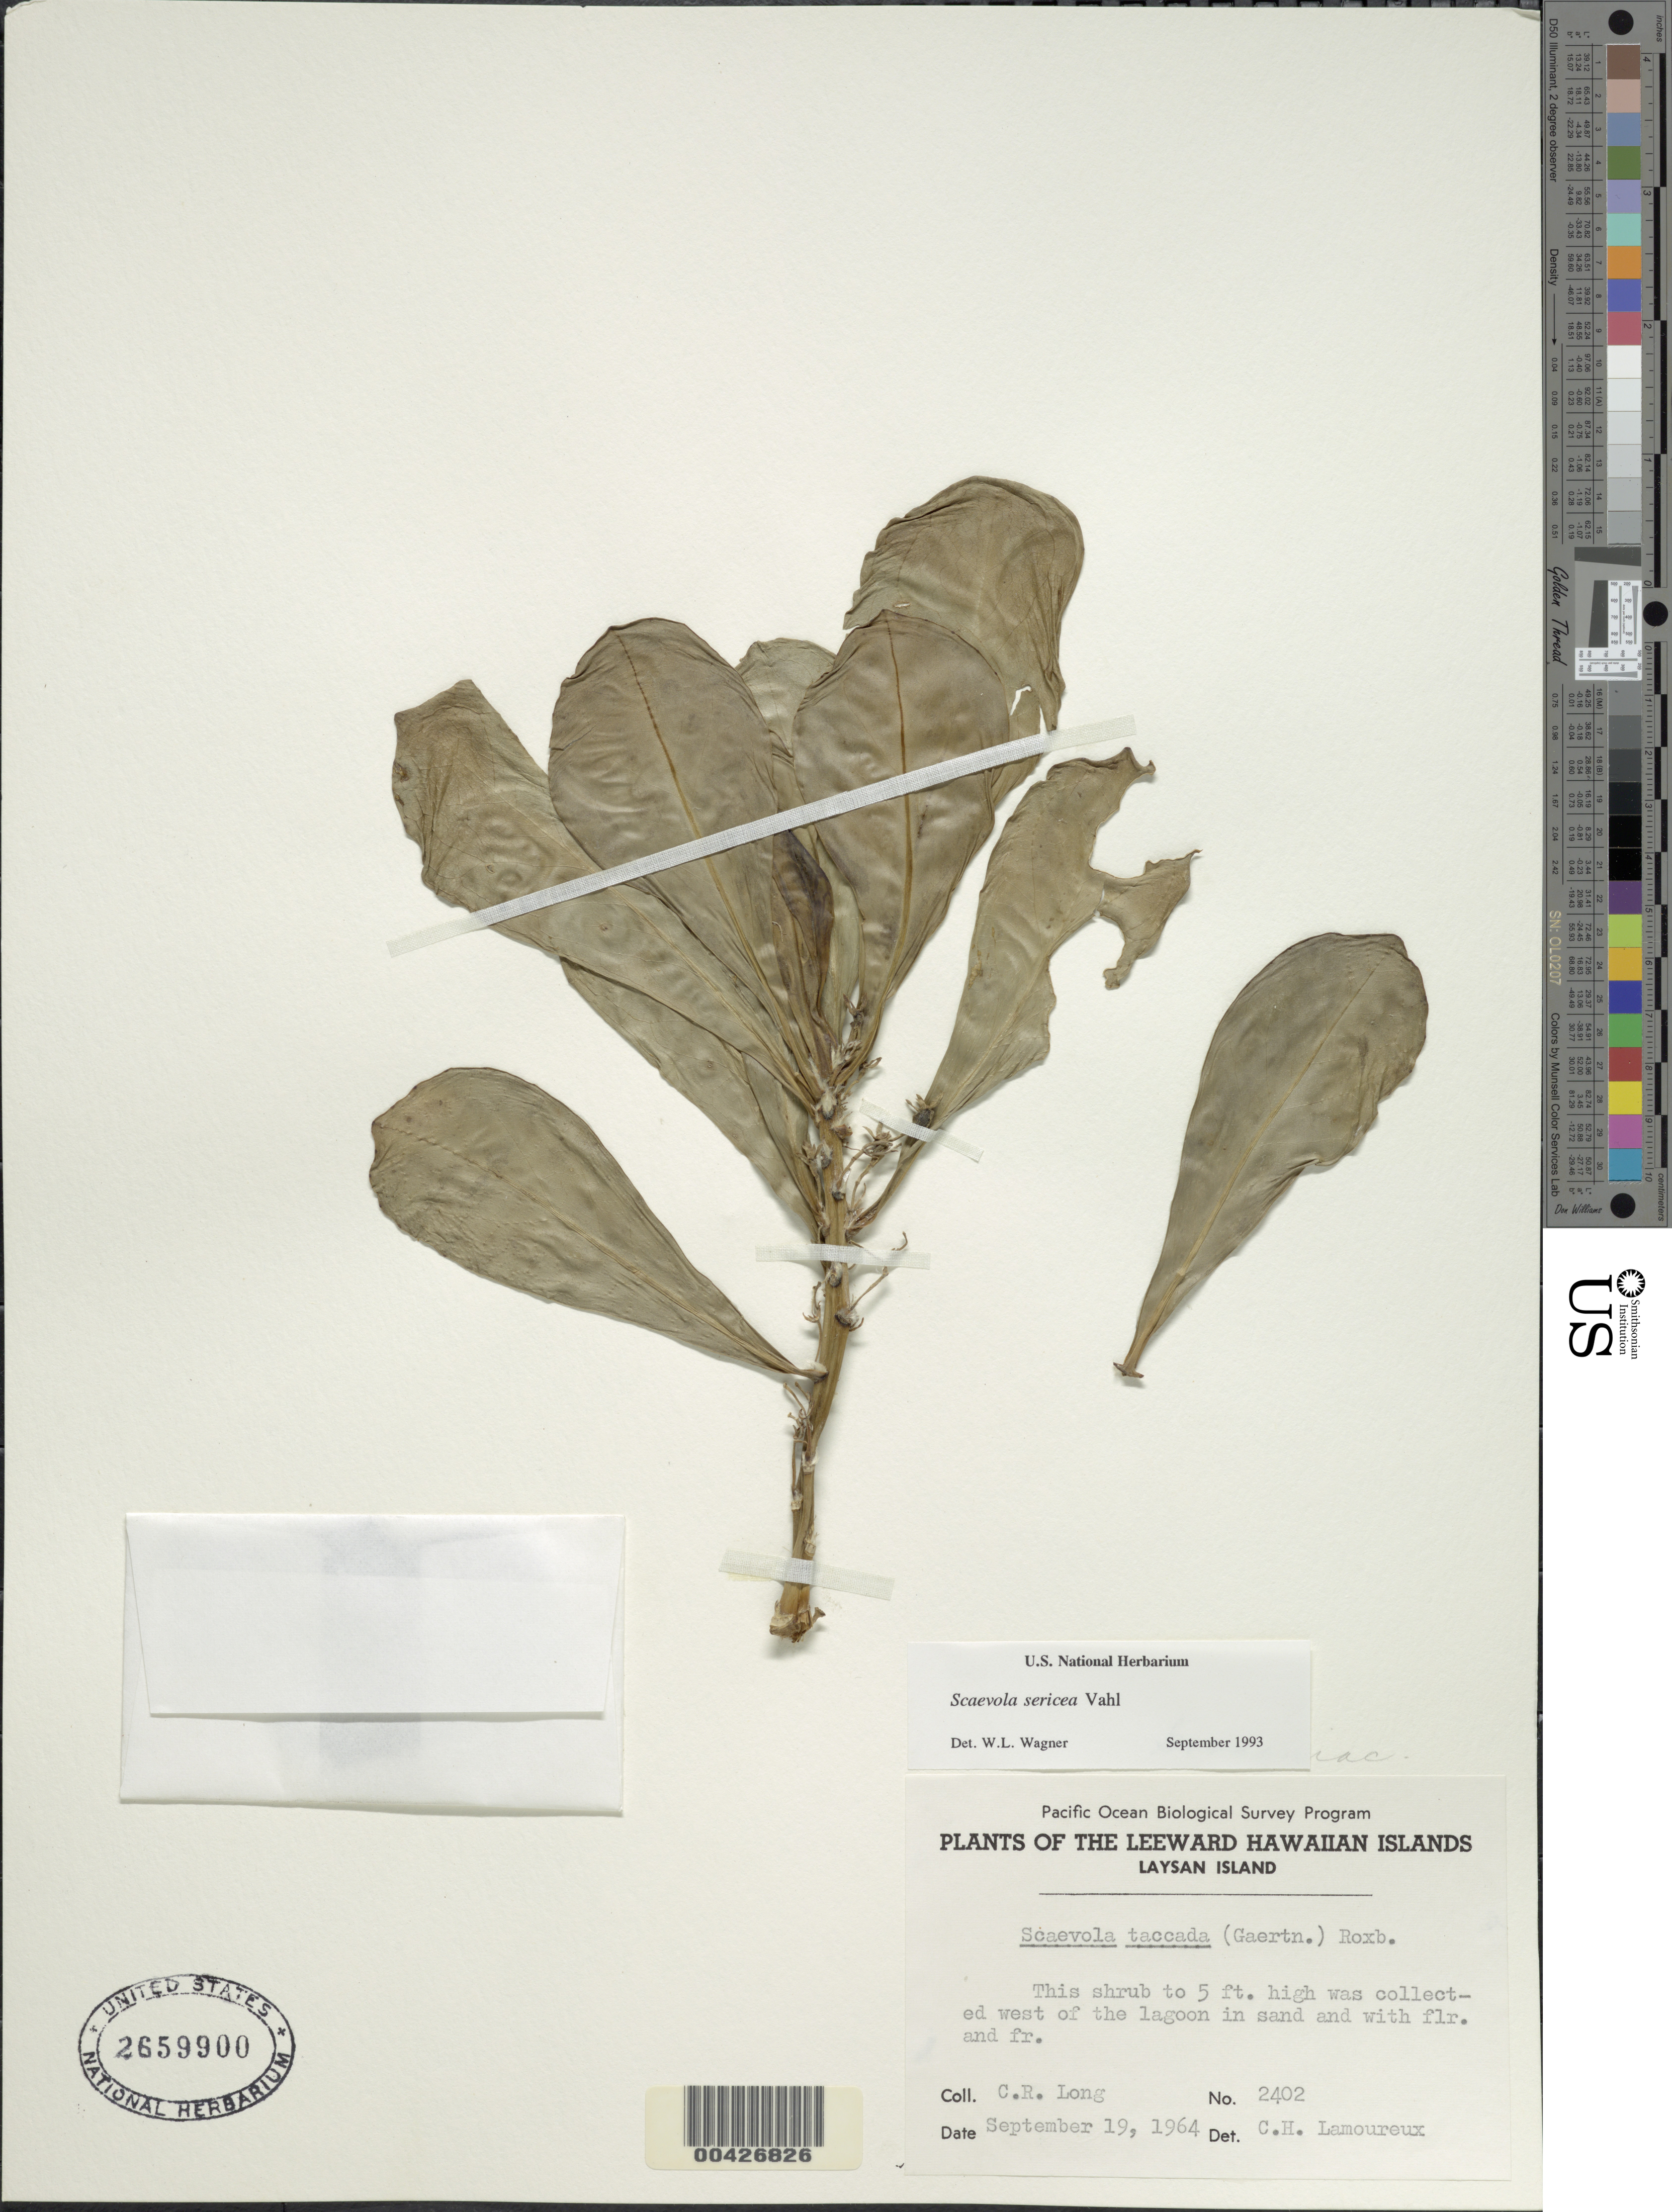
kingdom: Plantae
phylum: Tracheophyta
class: Magnoliopsida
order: Asterales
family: Goodeniaceae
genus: Scaevola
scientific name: Scaevola taccada var. taccada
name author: (Gaertn.) Roxb.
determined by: Wagner, W. L., (BOT), Smithsonian Institution - National Museum of Natural History (UNITED STATES)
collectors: C. Long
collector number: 2402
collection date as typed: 19 Sep 1964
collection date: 1964-09-19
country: United States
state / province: Hawaii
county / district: Honolulu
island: Laysan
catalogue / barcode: US 2659900